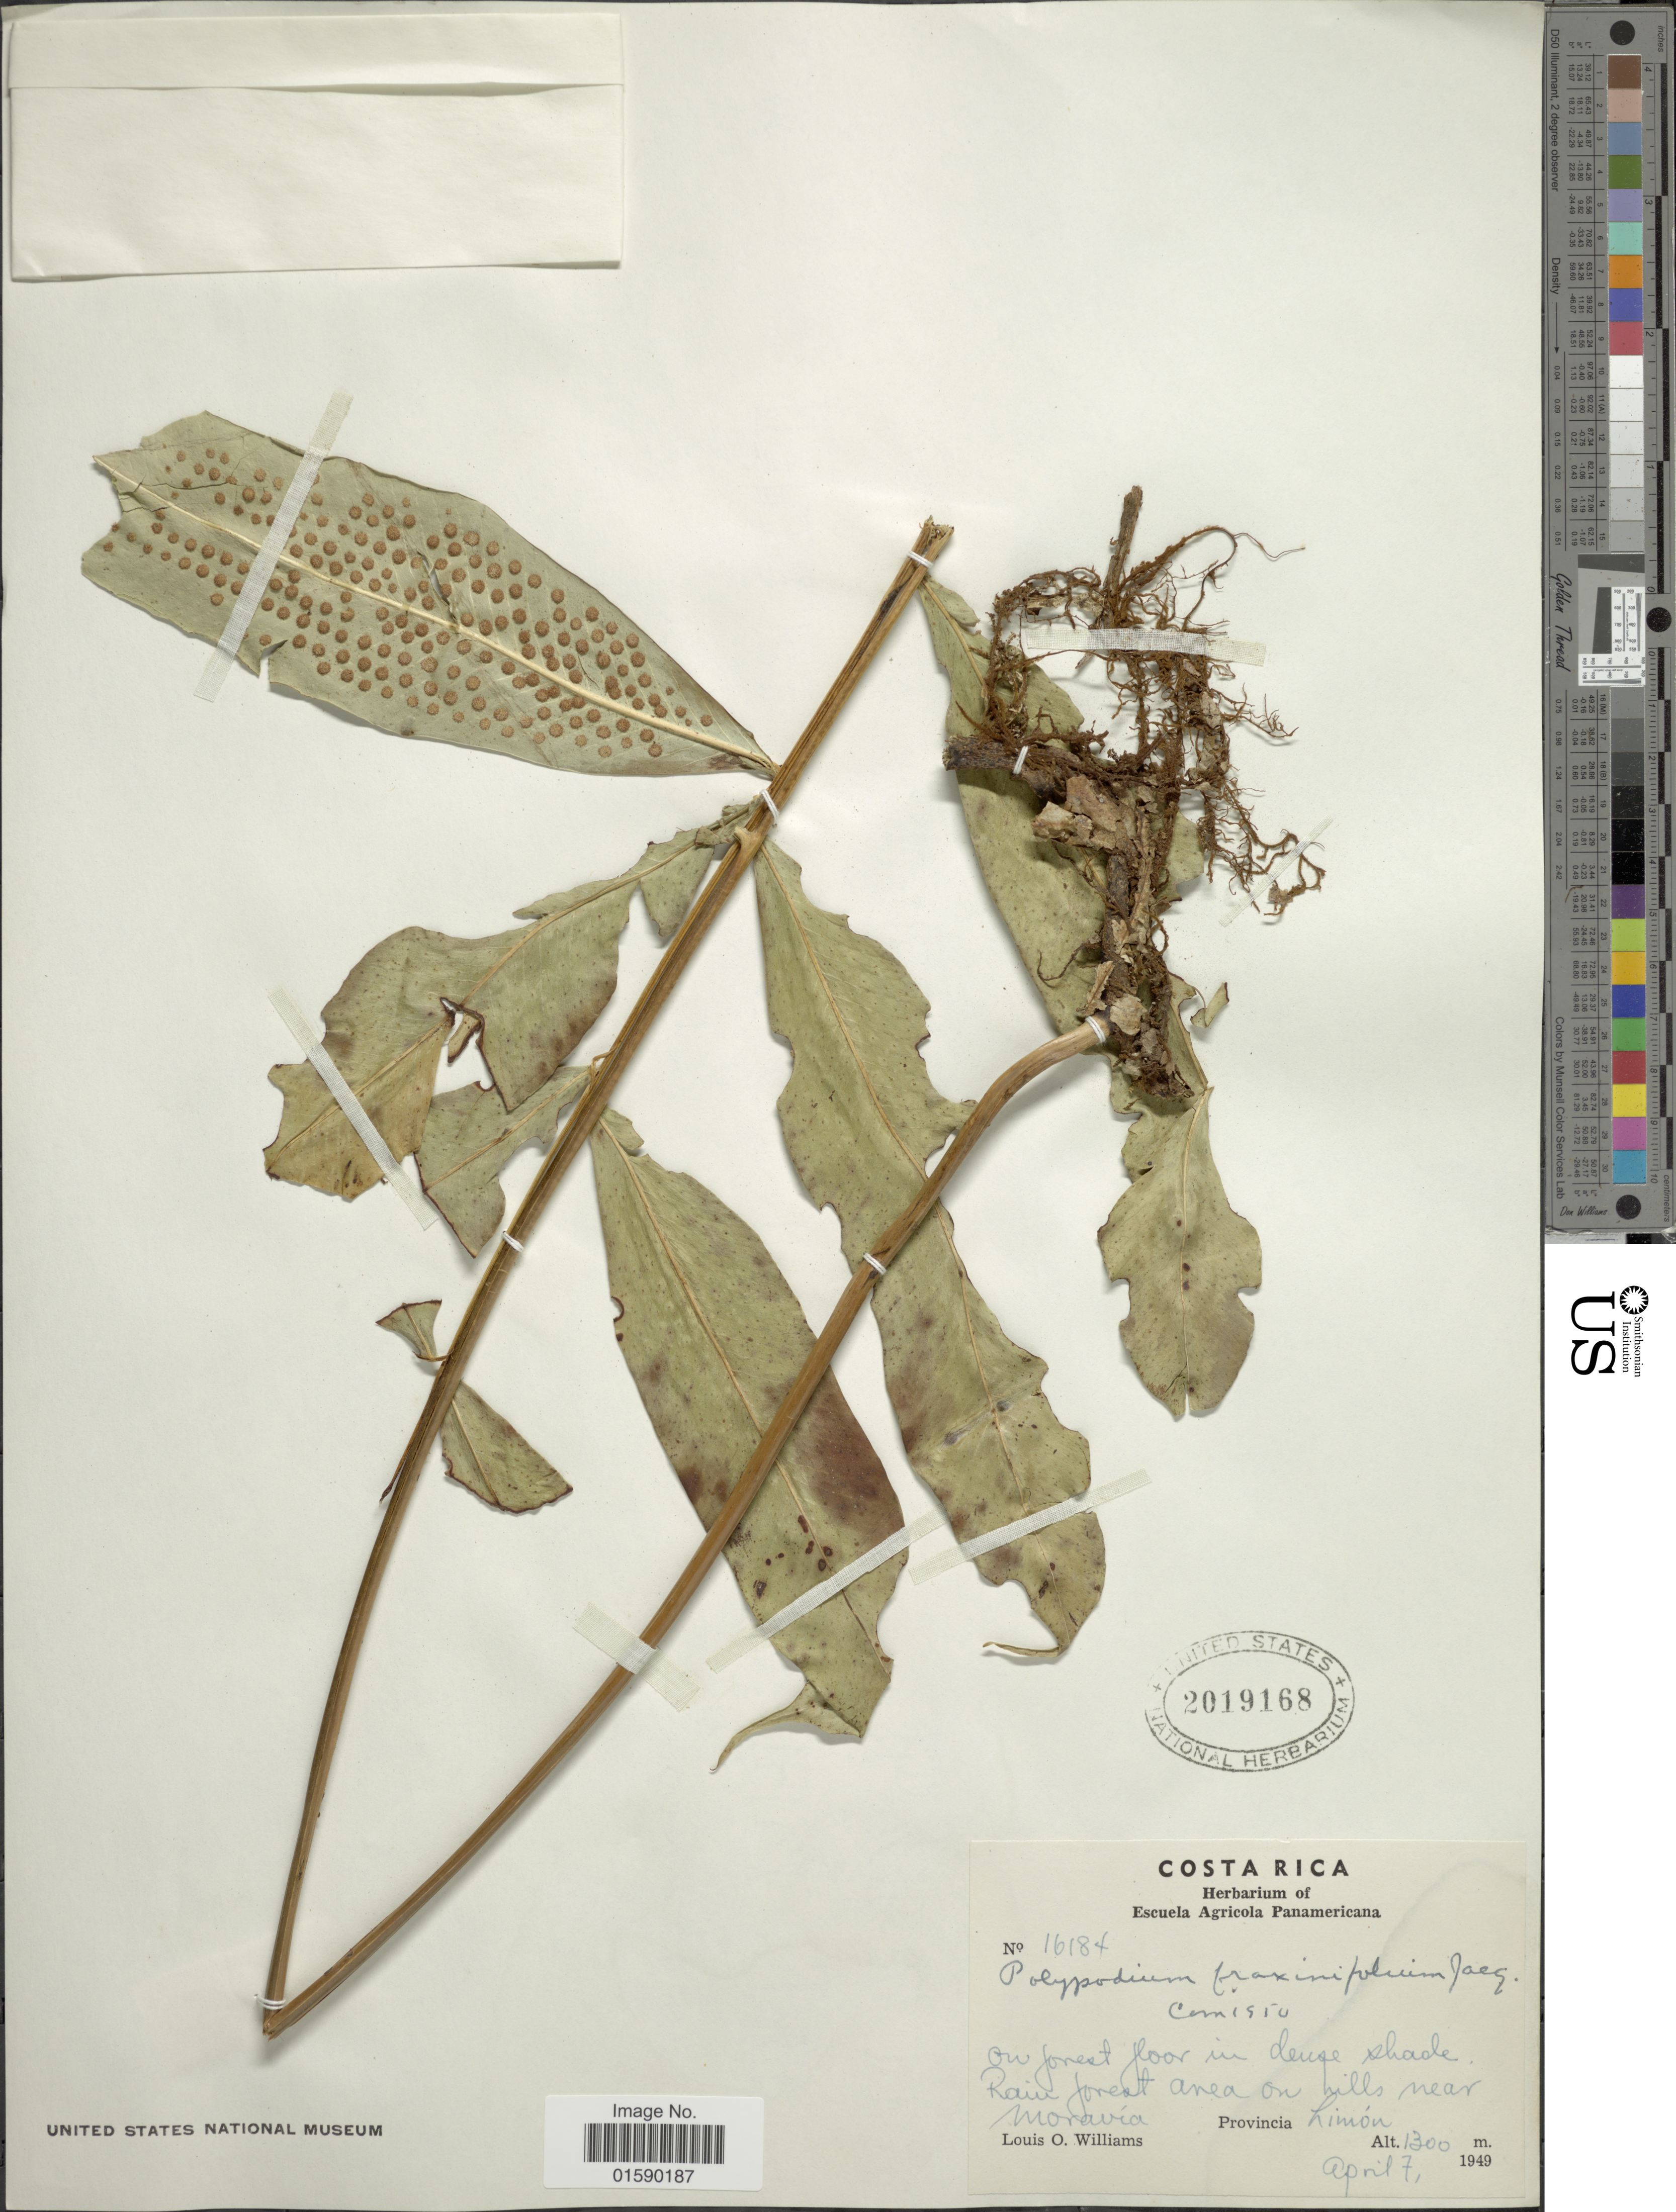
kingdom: Plantae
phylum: Tracheophyta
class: Polypodiopsida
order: Polypodiales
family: Polypodiaceae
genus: Aglaomorpha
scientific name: Aglaomorpha heraclea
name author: (Kunze) Copel.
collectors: L. O. Williams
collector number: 16184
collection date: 1949-04-07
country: Costa Rica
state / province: Limón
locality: Costa Rica. area pm hills near Moravia, Provincia Limon.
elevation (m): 1300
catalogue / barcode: US 2019168